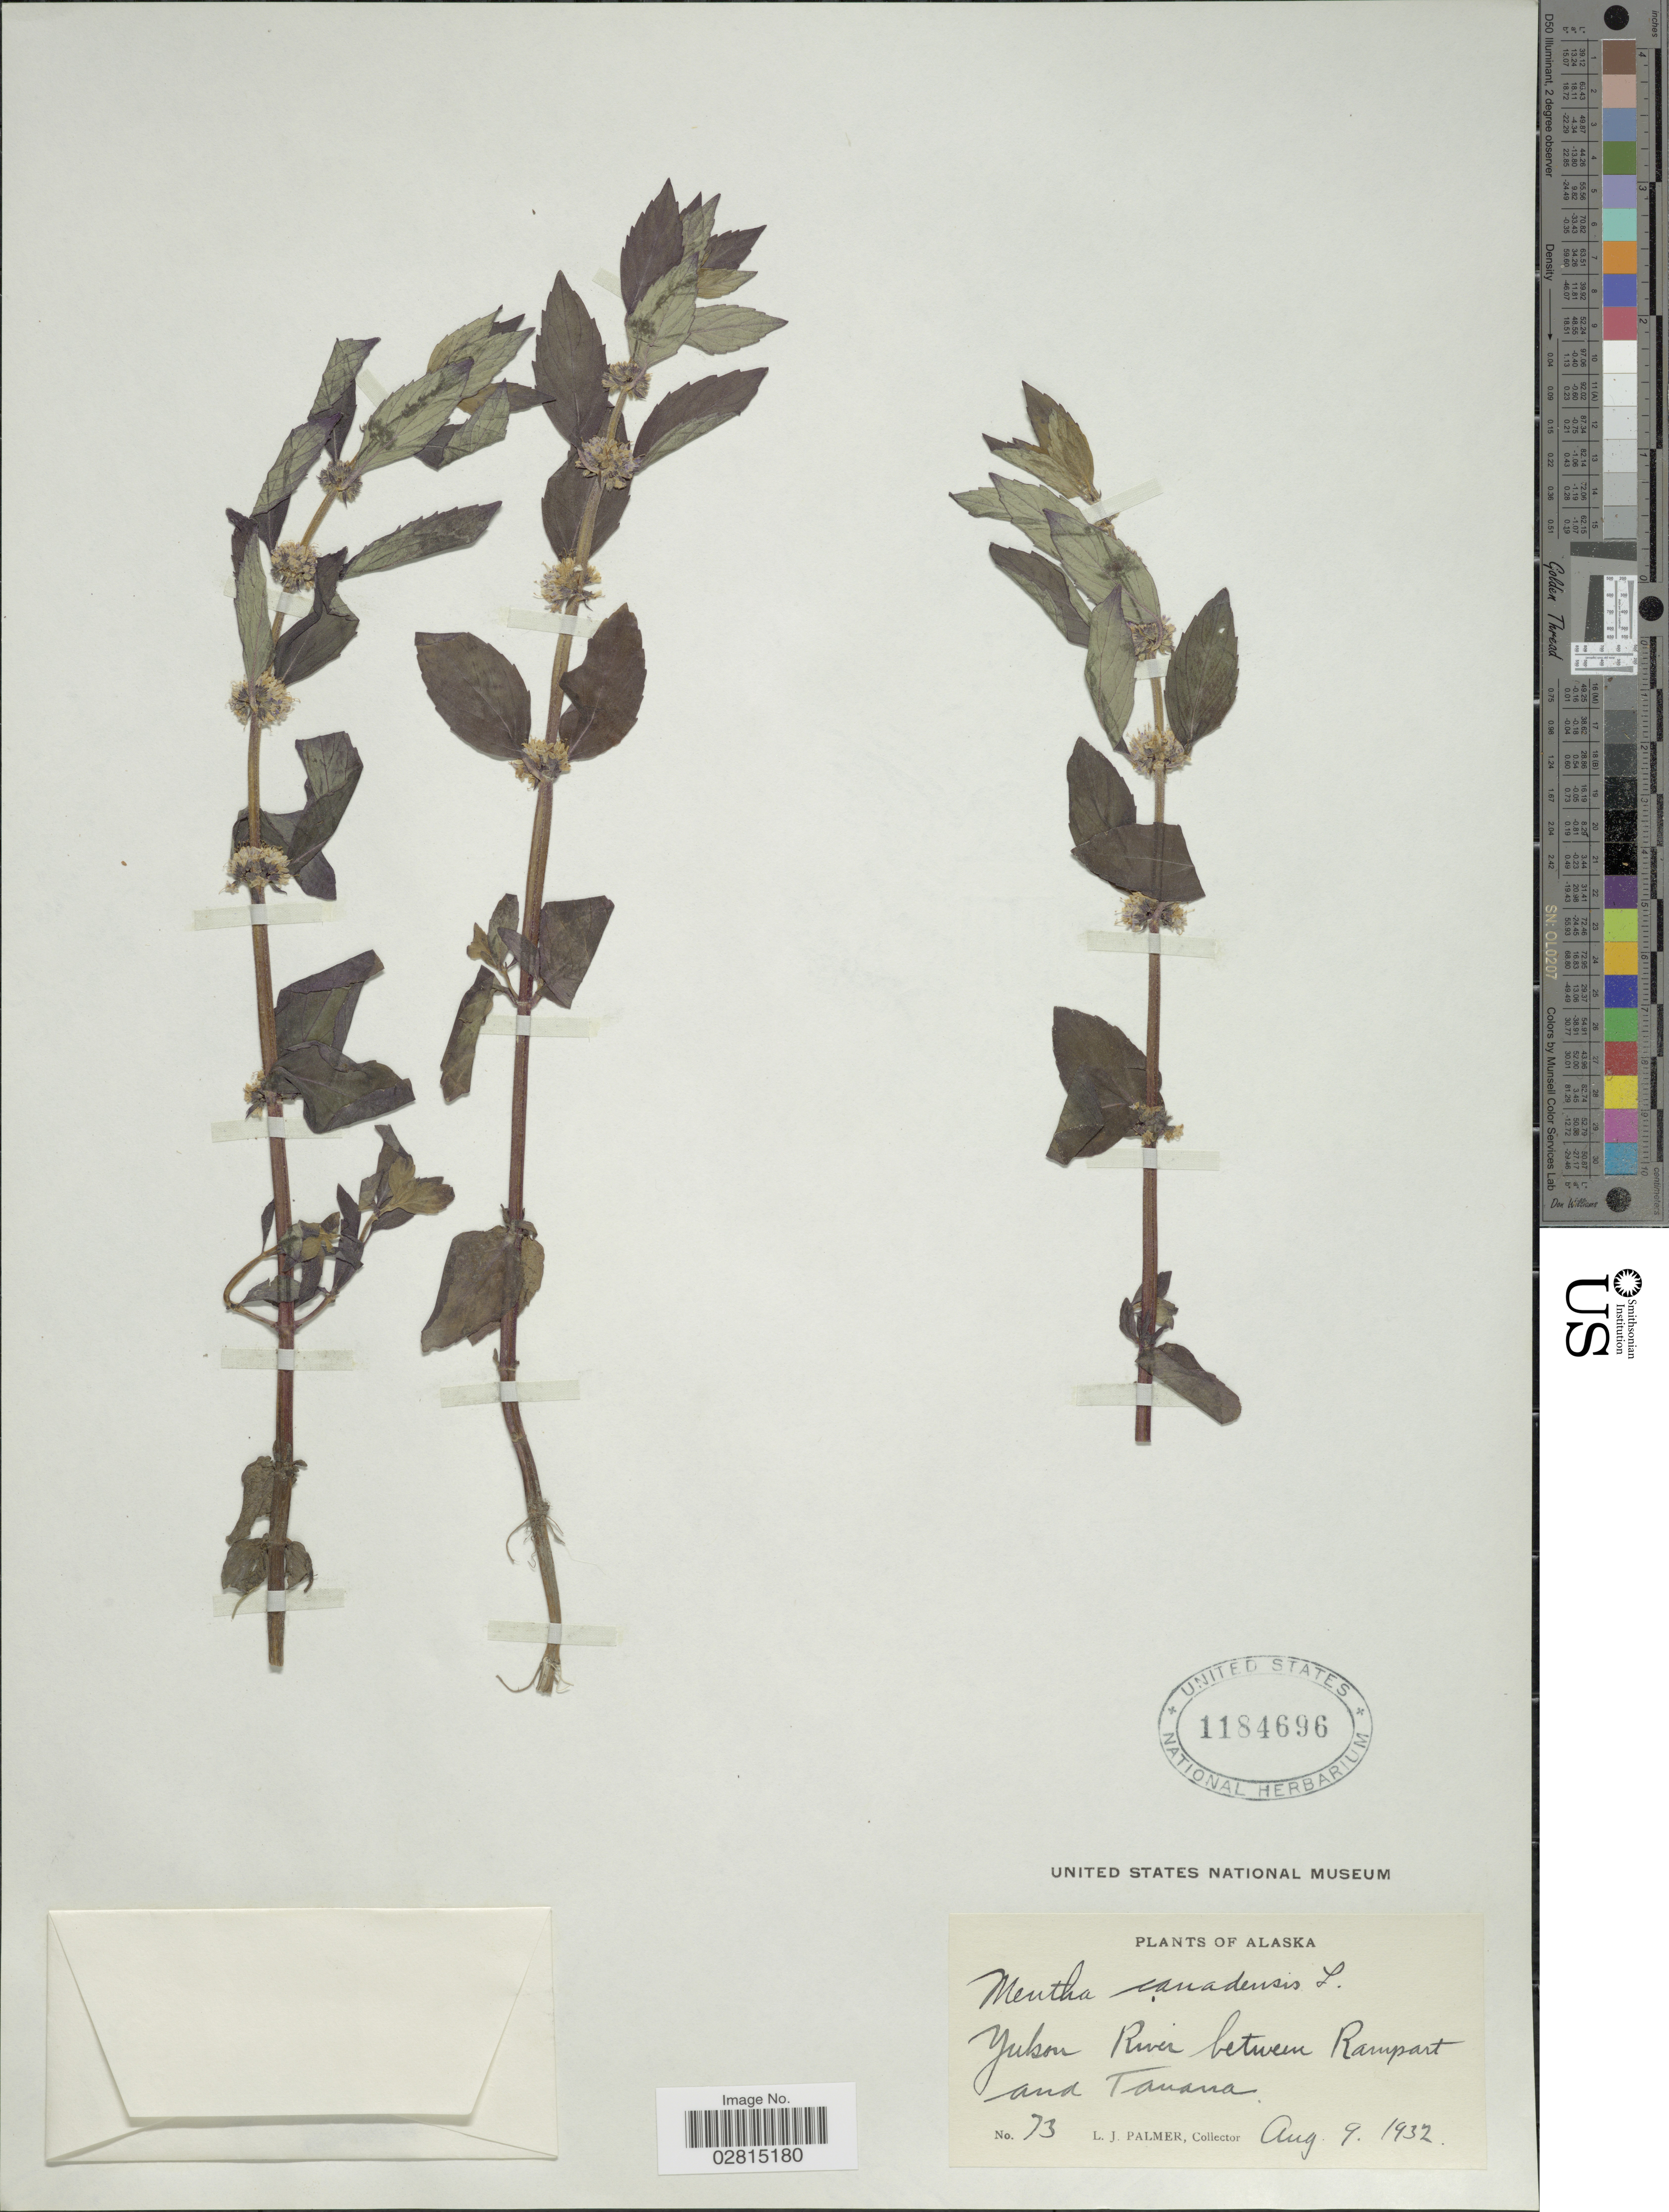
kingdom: Plantae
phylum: Tracheophyta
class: Magnoliopsida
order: Lamiales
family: Lamiaceae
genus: Mentha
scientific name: Mentha arvensis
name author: L.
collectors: L. J. Palmer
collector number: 73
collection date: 1932-08-09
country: United States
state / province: Alaska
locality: Yukon River between Rampart and Tanana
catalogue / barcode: US 1184696